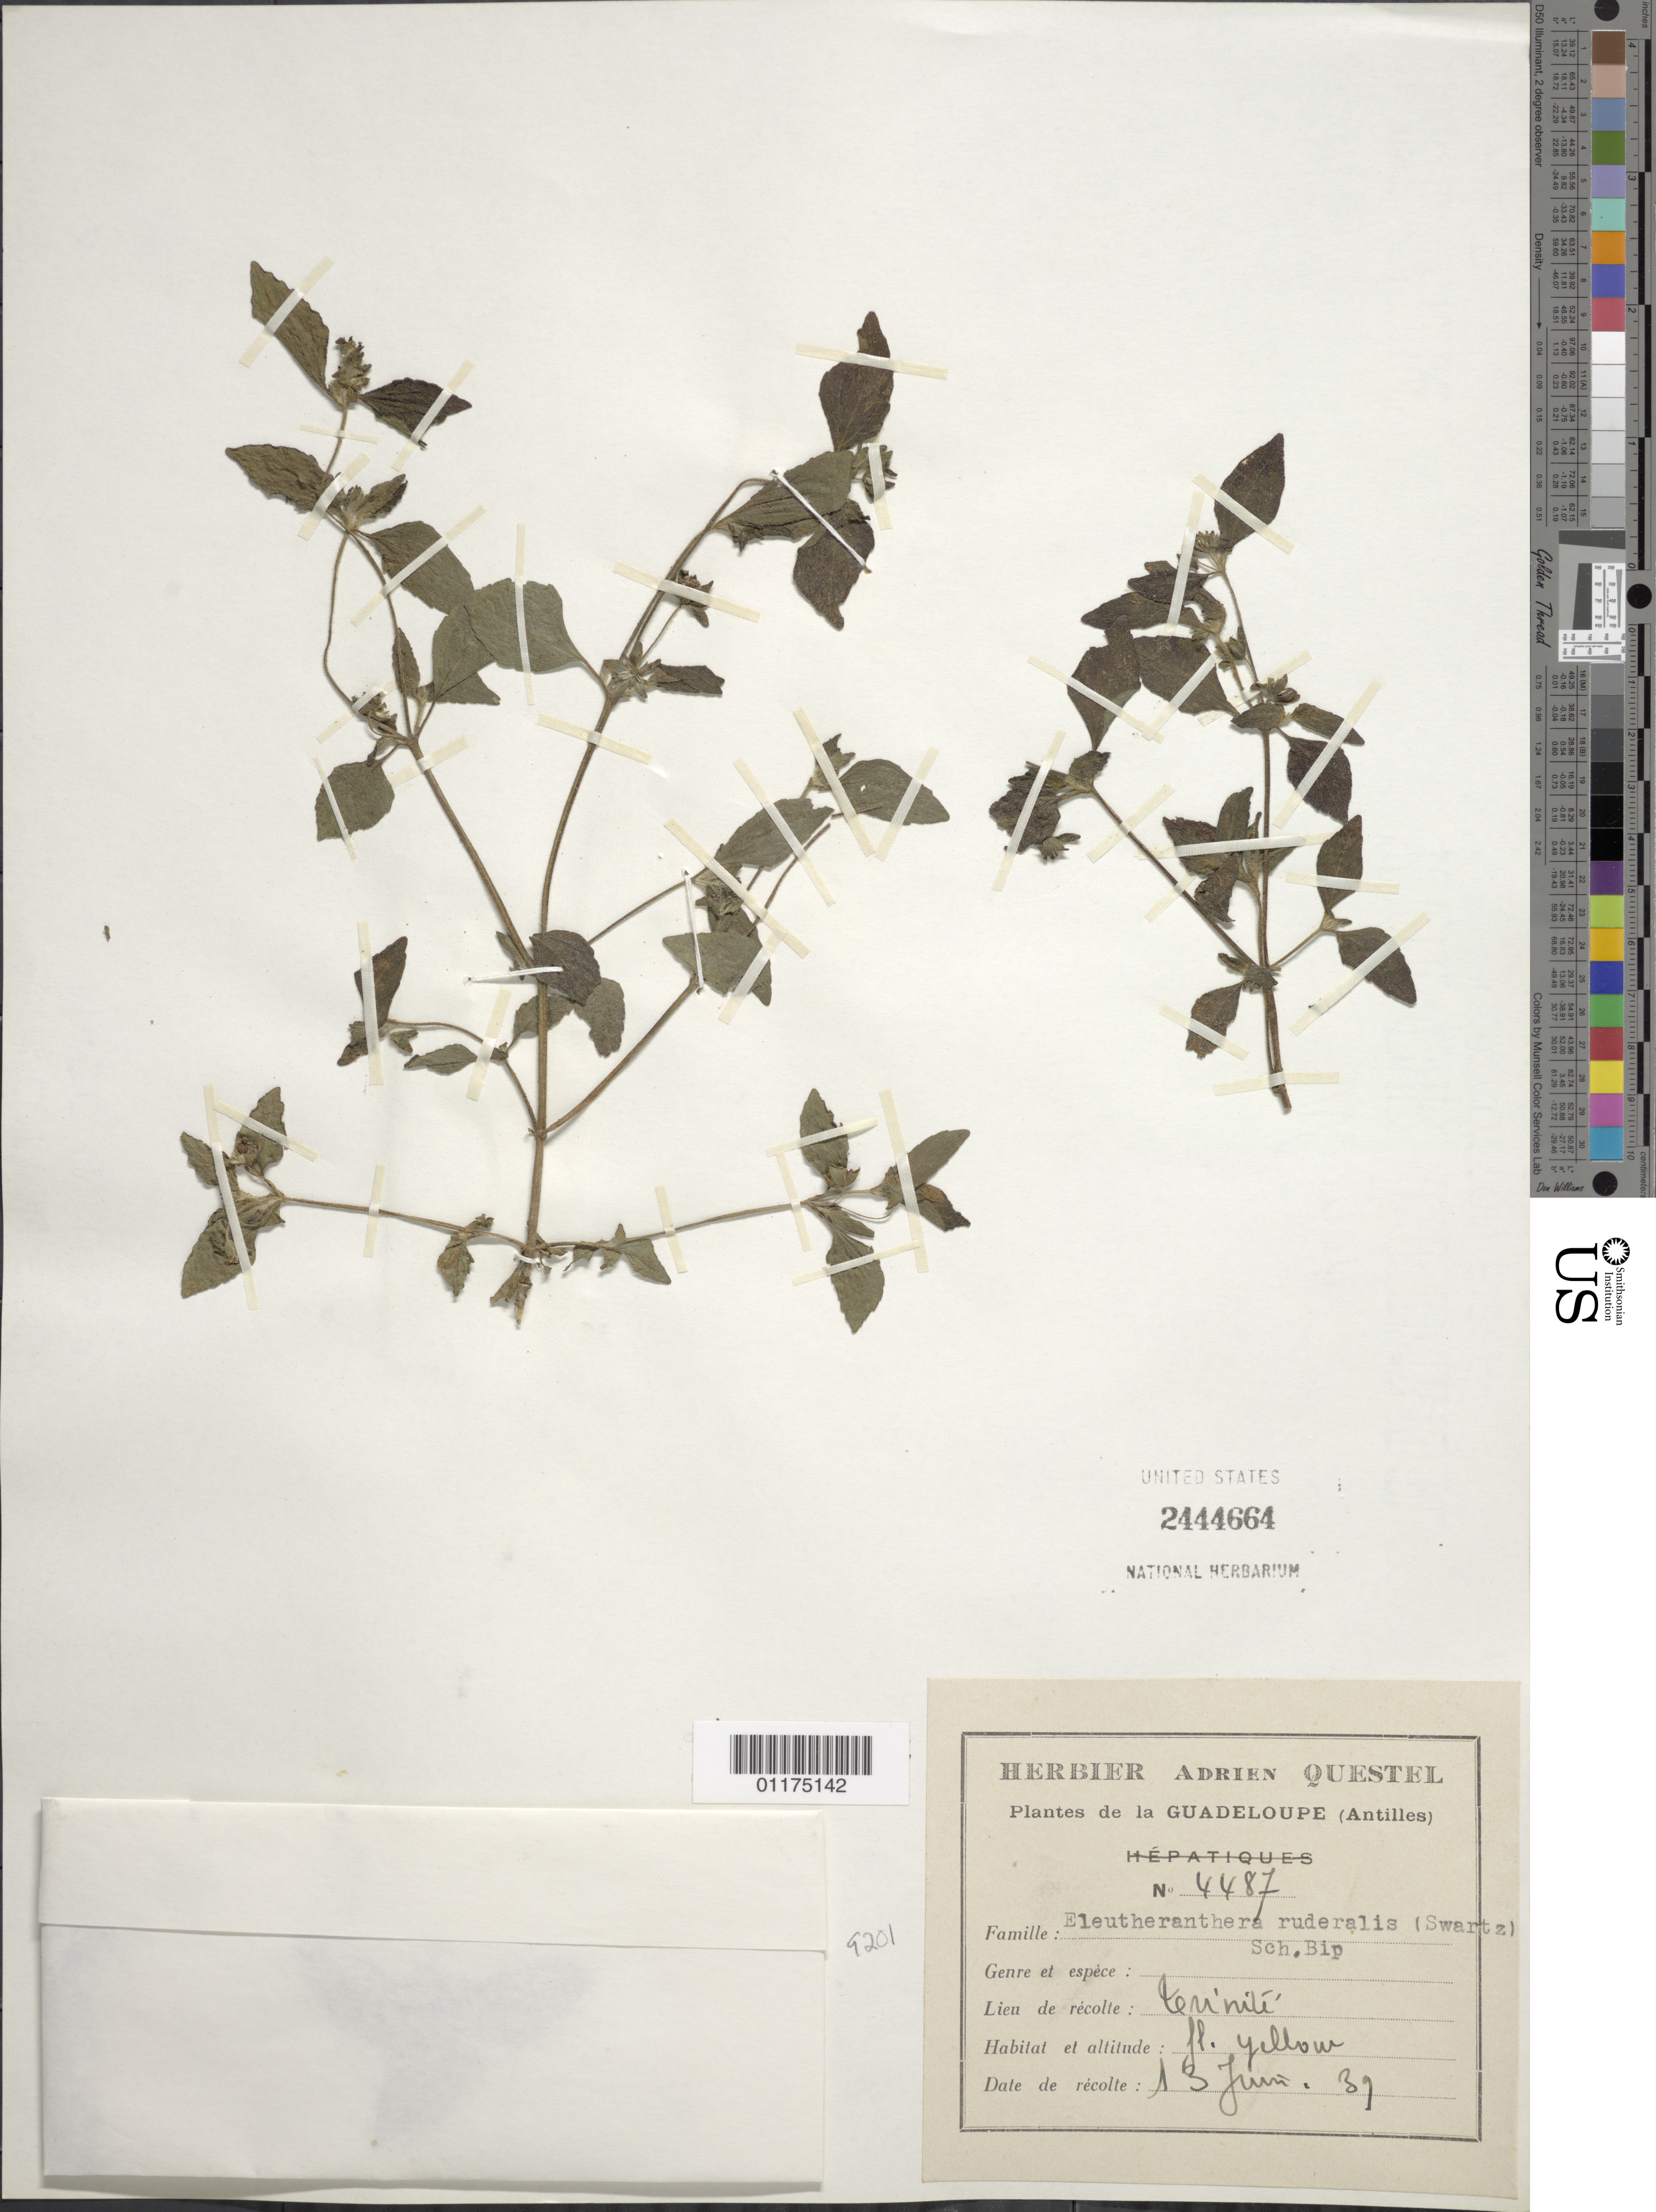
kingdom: Plantae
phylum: Tracheophyta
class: Magnoliopsida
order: Asterales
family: Asteraceae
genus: Eleutheranthera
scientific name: Eleutheranthera ruderalis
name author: (Sw.) Sch. Bip.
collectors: A. Questel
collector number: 4487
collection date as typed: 13 Jan 1939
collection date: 1939-01-13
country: Guadeloupe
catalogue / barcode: US 2444664